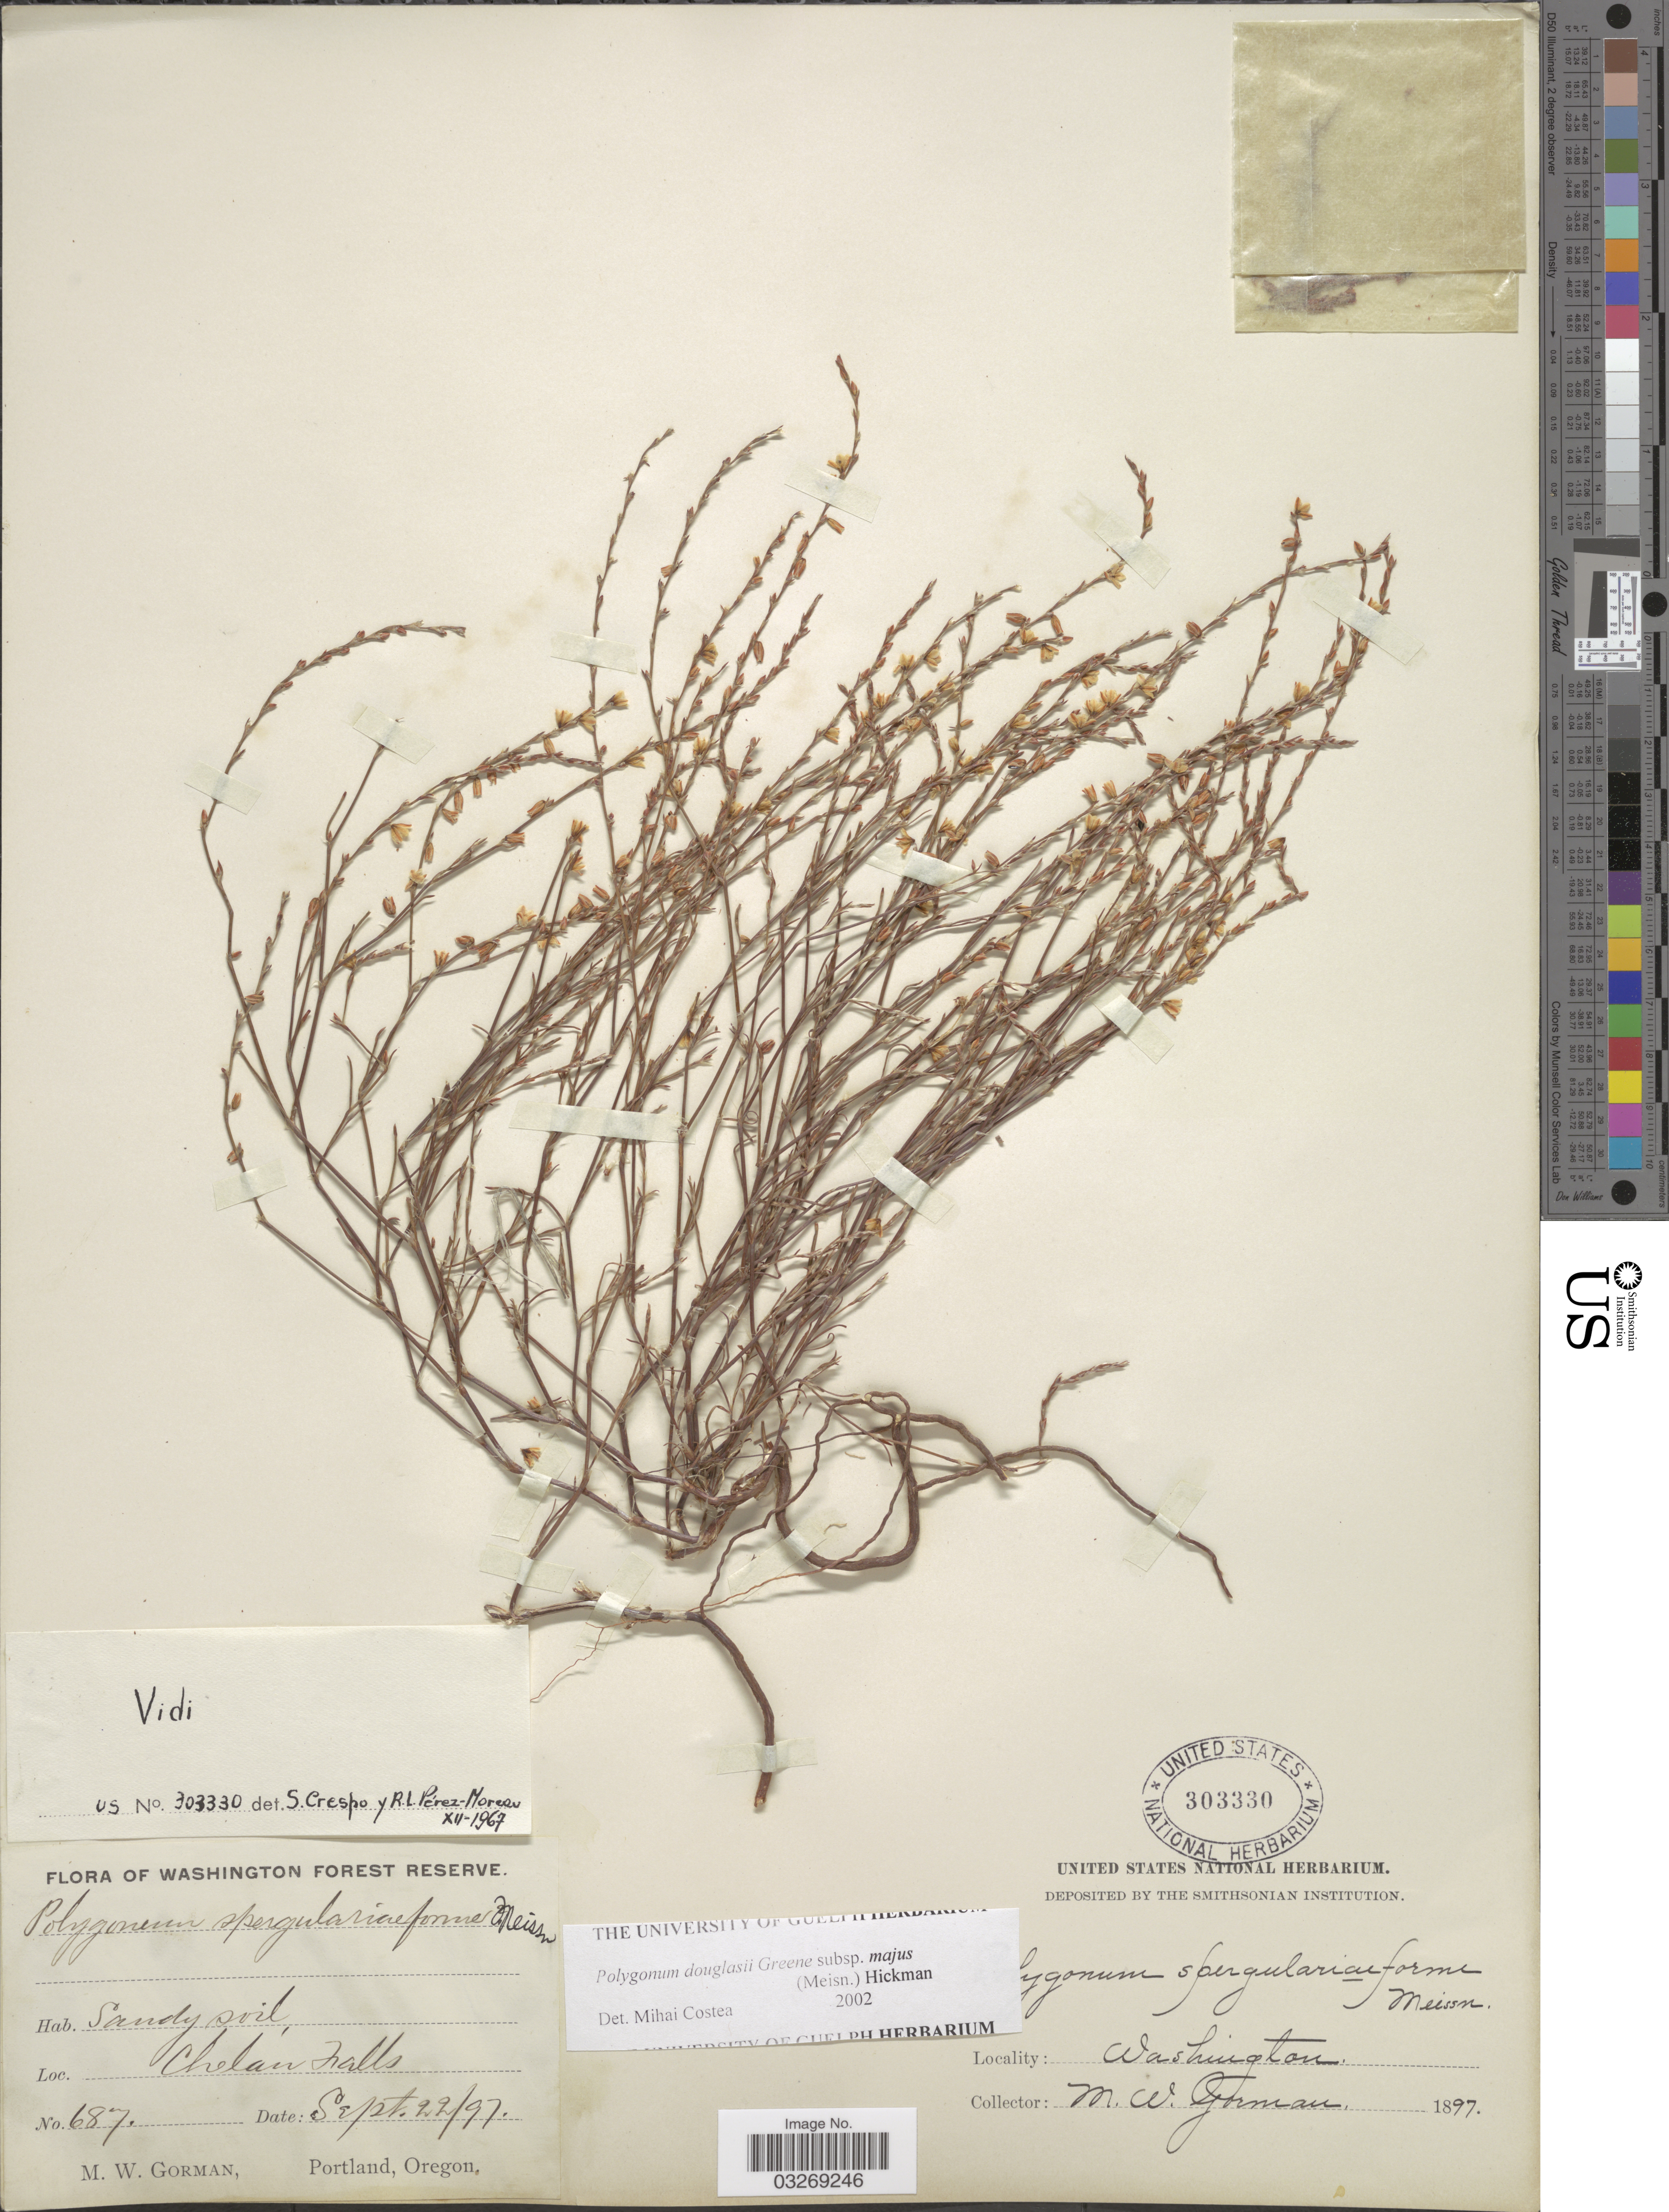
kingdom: Plantae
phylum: Tracheophyta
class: Magnoliopsida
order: Caryophyllales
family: Polygonaceae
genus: Polygonum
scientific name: Polygonum douglasii subsp. majus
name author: (Meisn.) Hickman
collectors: M. W. Gorman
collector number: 687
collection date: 1897-09-22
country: United States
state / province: Washington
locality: Washington Forest Reserve. Chelan Falls.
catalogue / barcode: US 303330